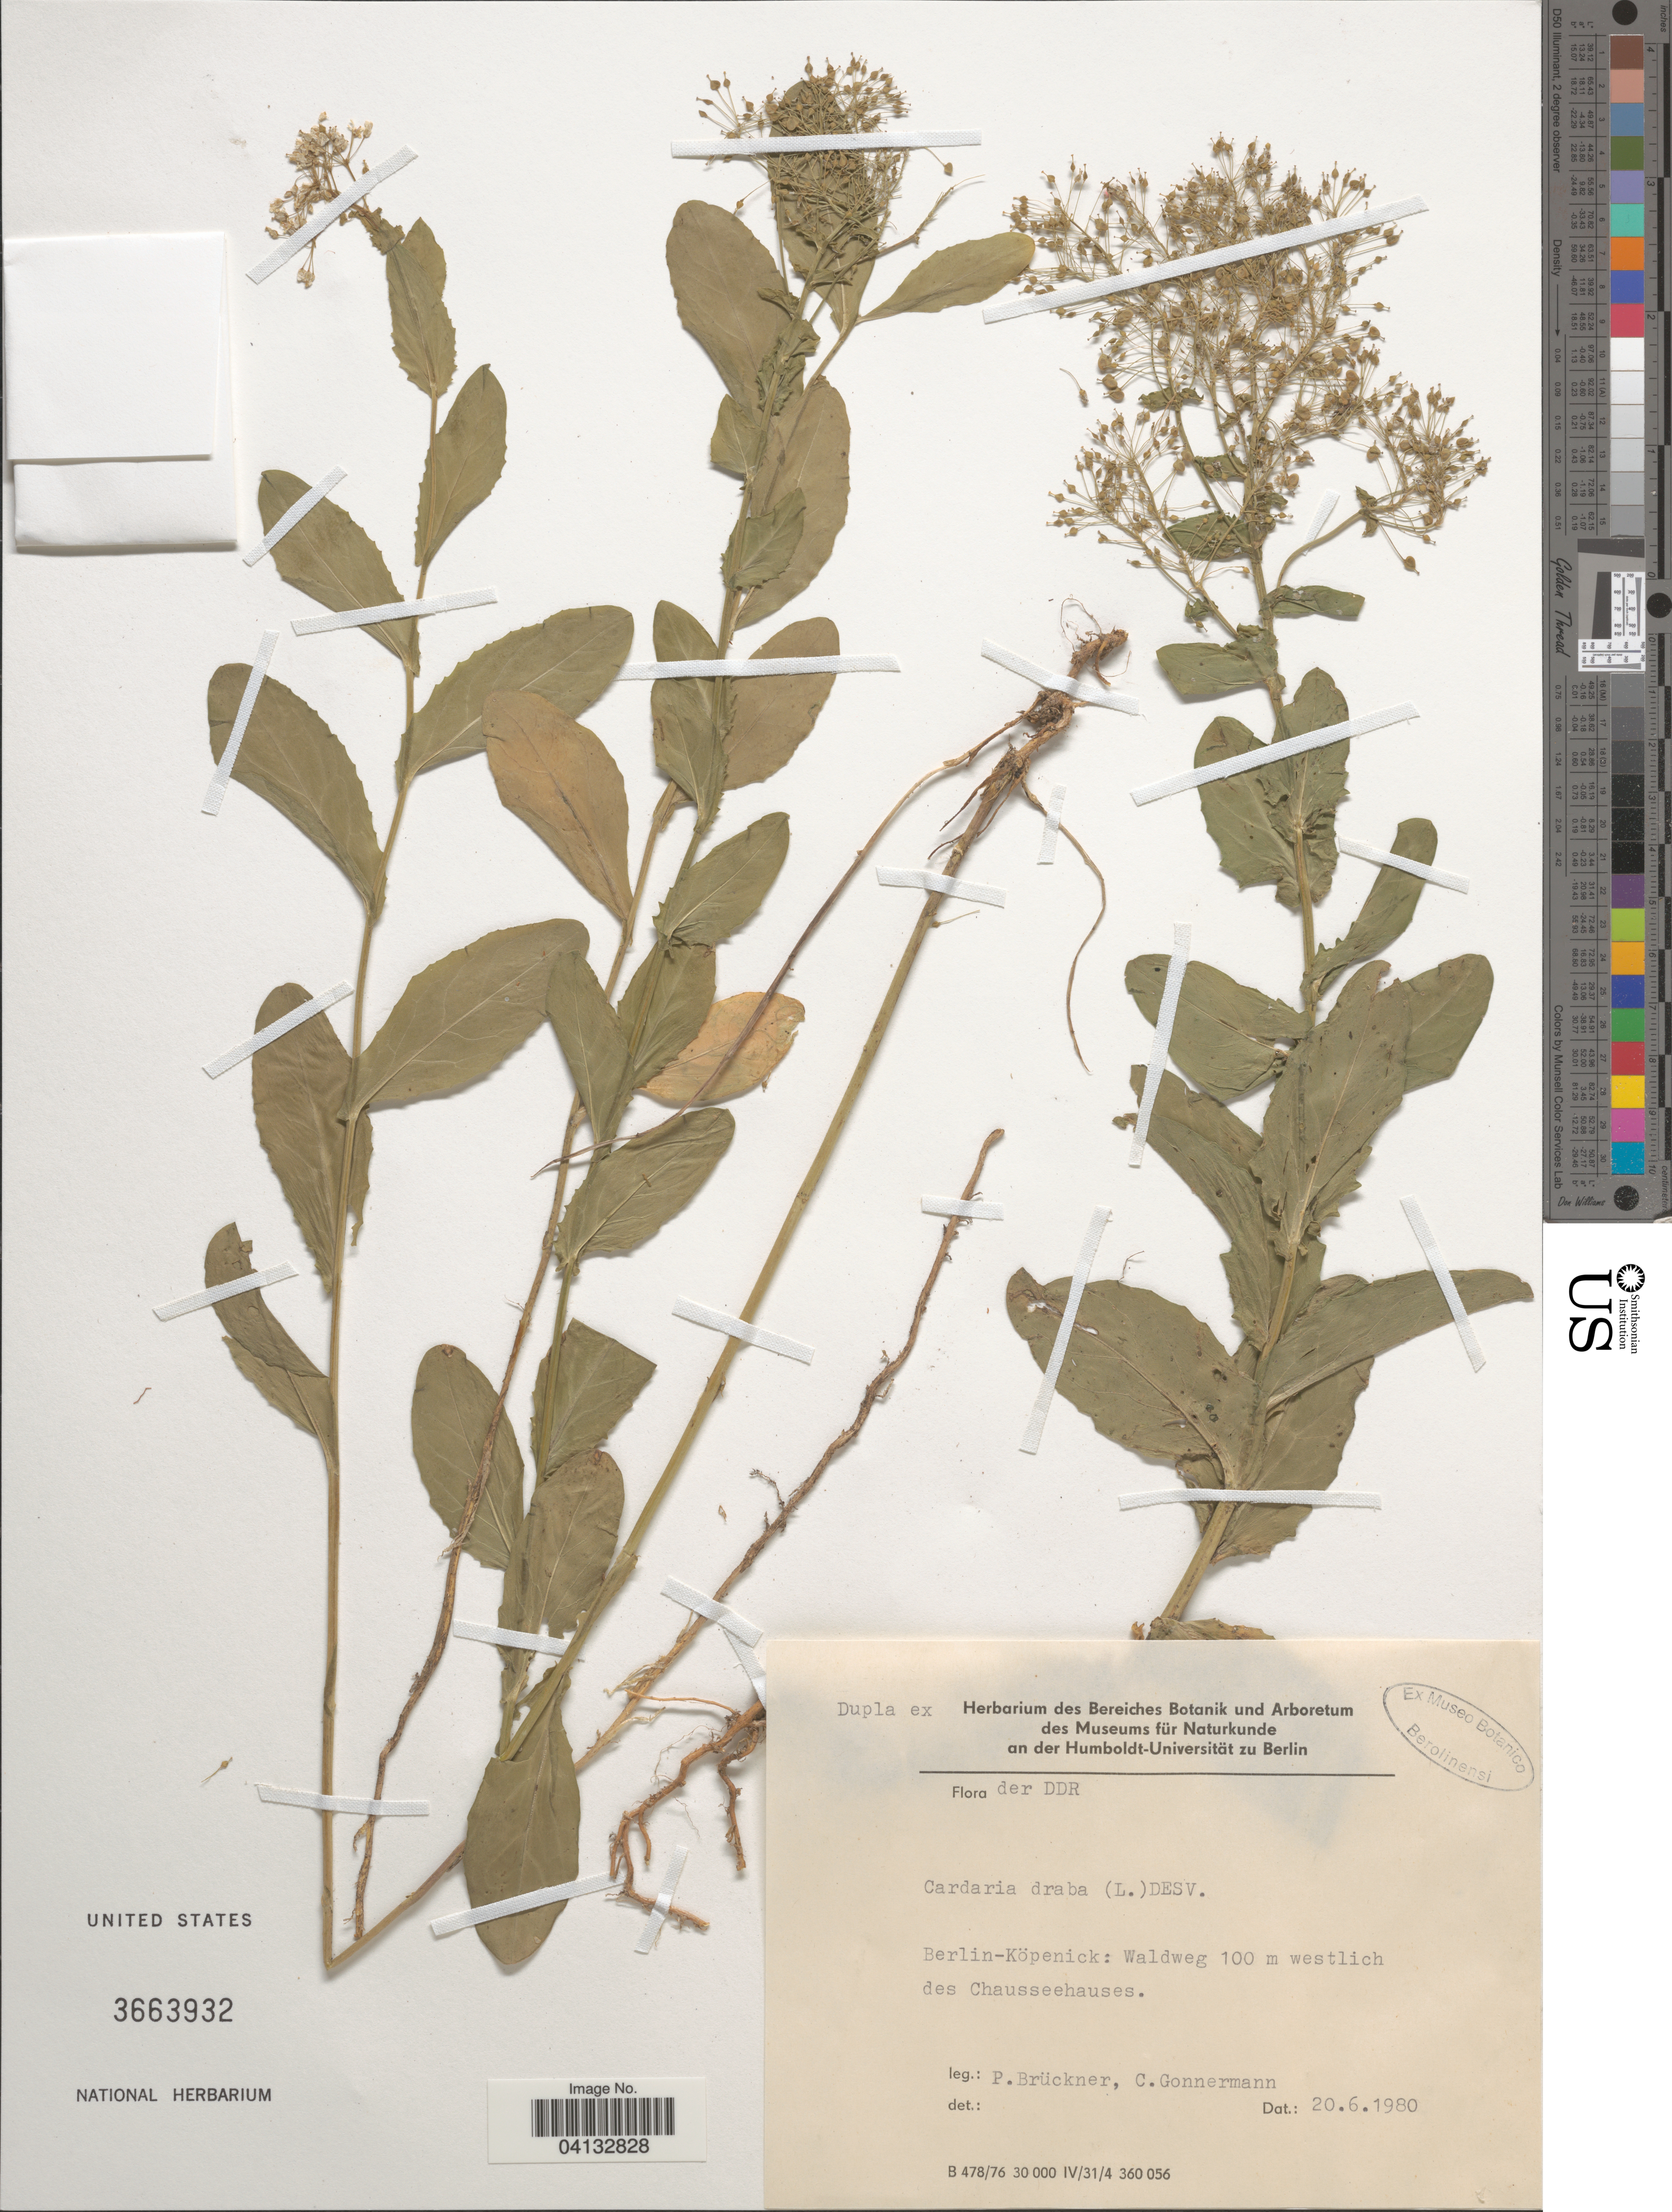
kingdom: Plantae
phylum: Tracheophyta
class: Magnoliopsida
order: Brassicales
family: Brassicaceae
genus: Lepidium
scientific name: Lepidium draba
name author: L.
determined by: Strong, M. T., (US), Smithsonian Institution - National Museum of Natural History (UNITED STATES)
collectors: P. Brückner & C. Gonnermann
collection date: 1980-06-20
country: Germany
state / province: Berlin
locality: Der DDR. Berlin-Köpenick: Waldweg 100 m westlich des Chausseehauses.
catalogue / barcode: US 3663932